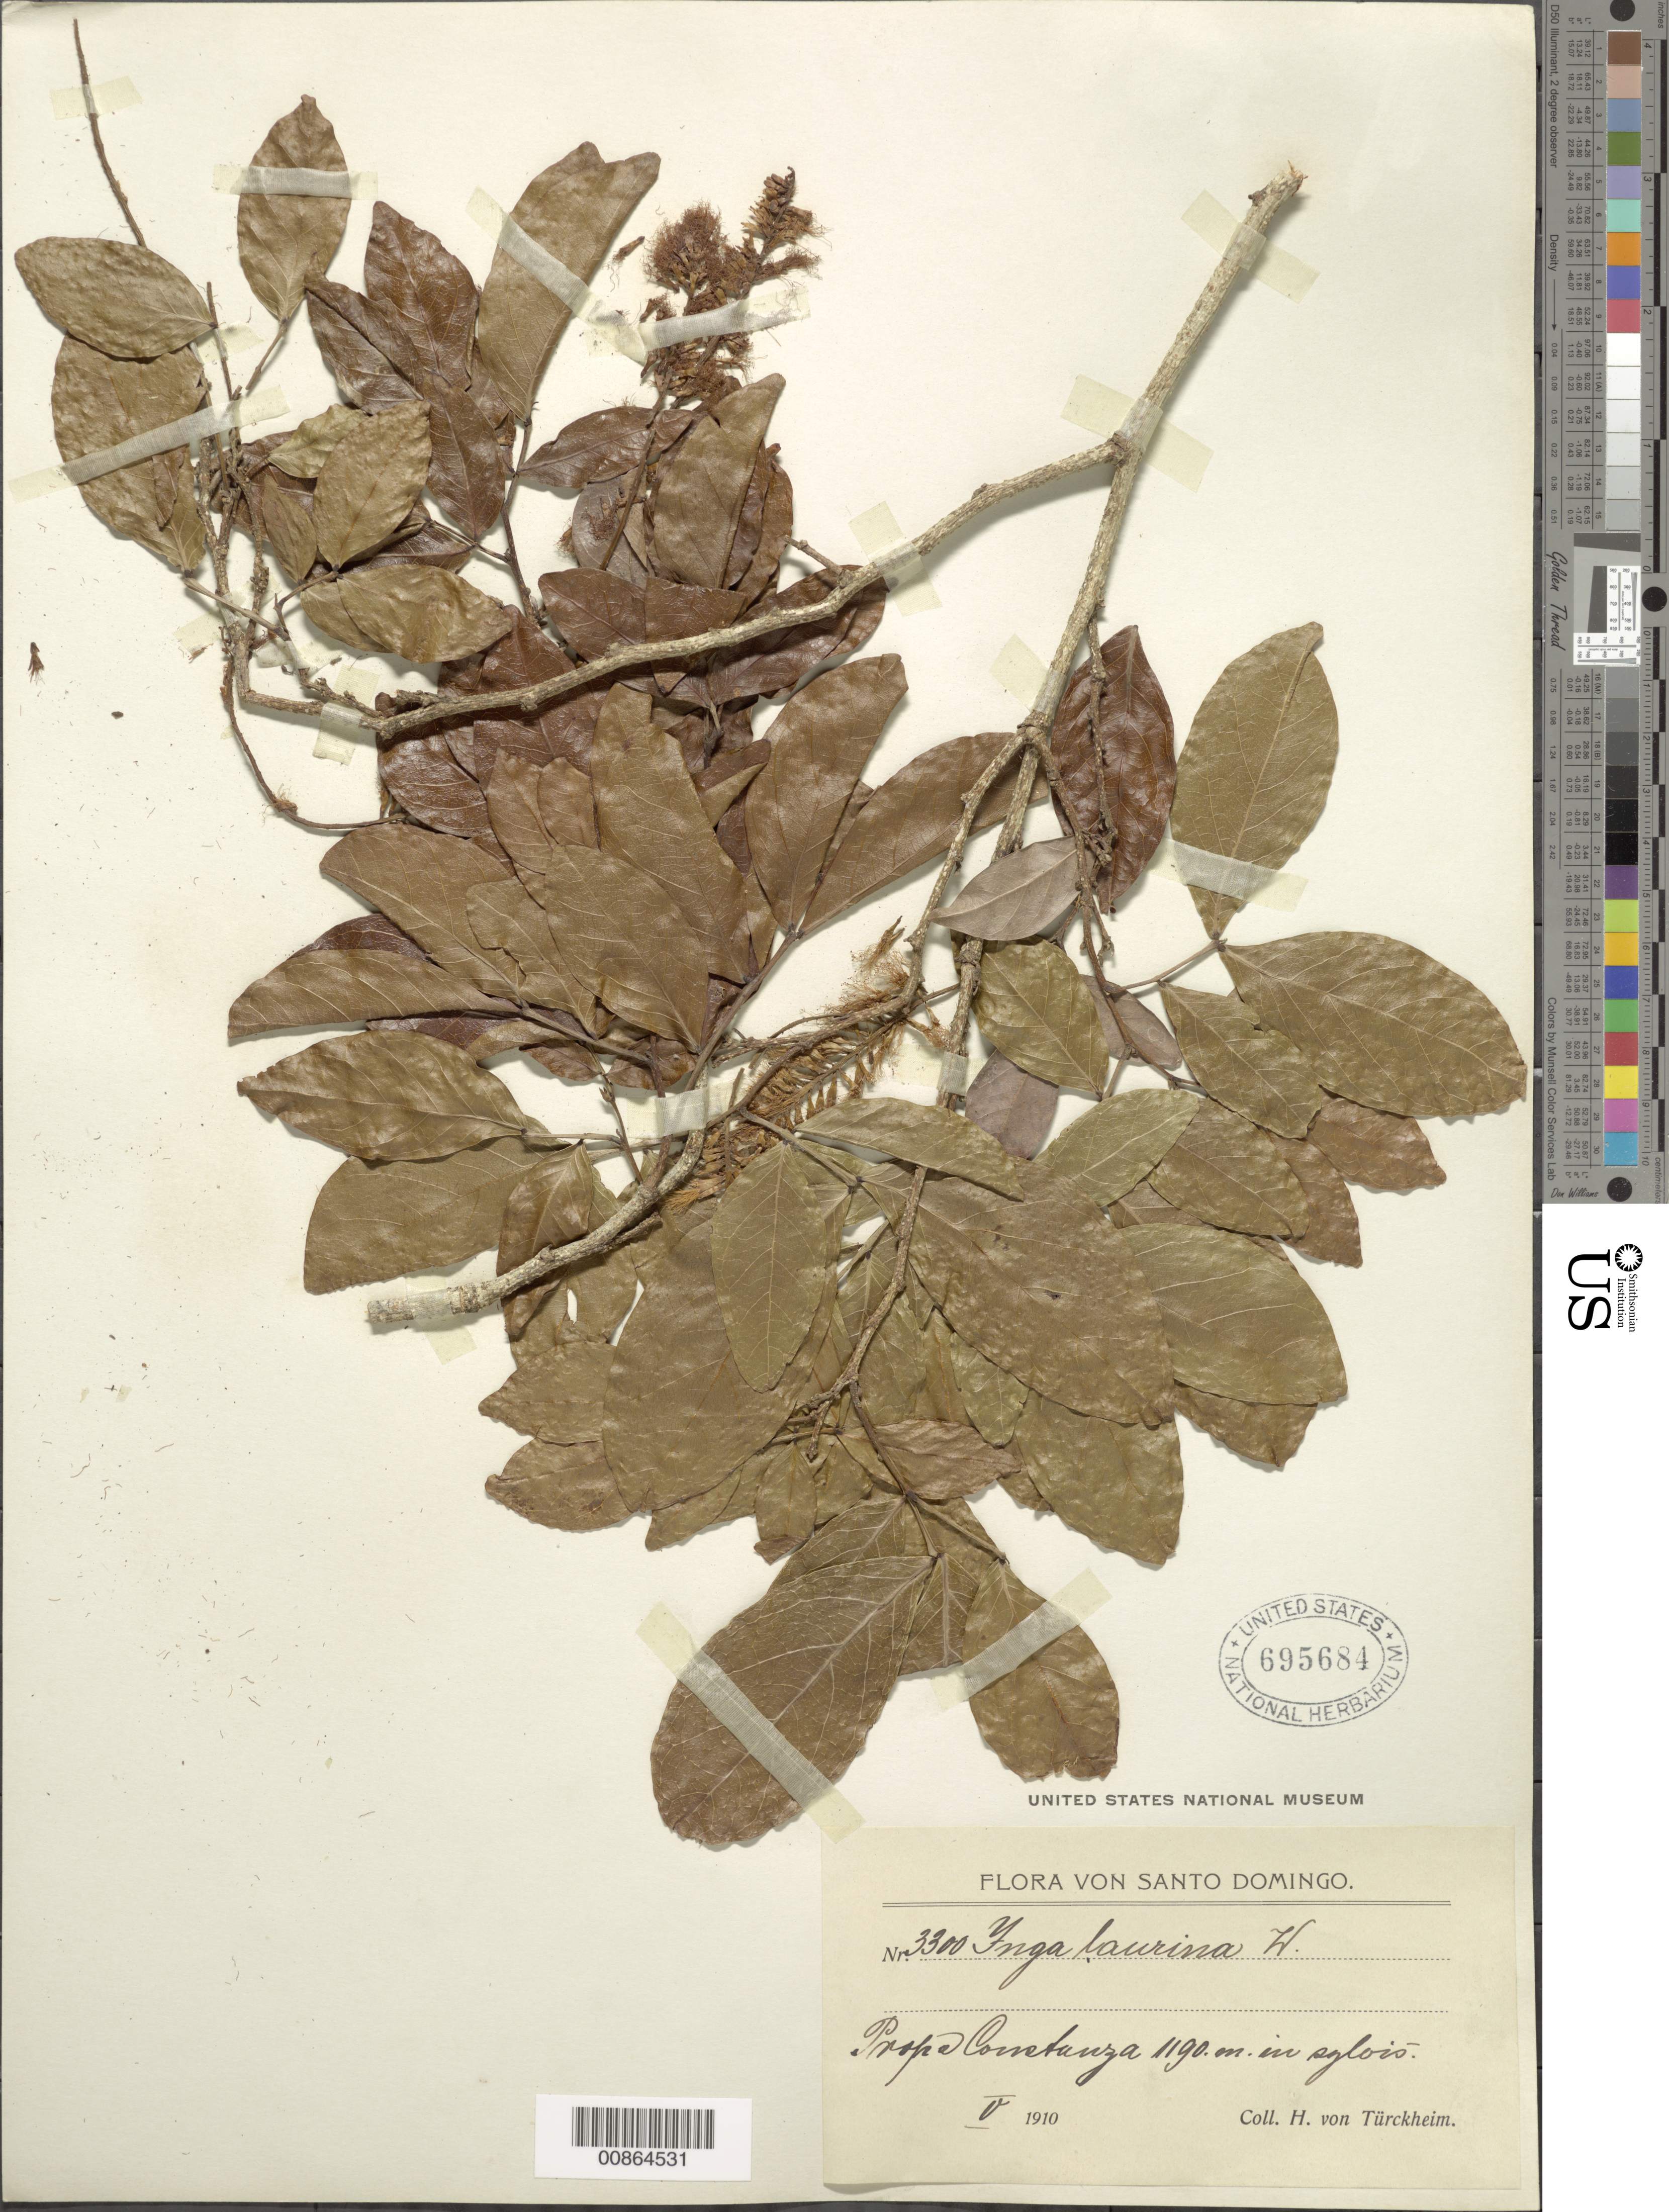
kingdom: Plantae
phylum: Tracheophyta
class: Magnoliopsida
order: Fabales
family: Fabaceae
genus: Inga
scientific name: Inga laurina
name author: (Sw.) Willd.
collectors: H. von Türckheim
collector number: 3300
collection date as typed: May 1910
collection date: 1910-05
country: Dominican Republic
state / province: La Vega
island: Hispaniola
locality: Prope Constanza.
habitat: In sylvis.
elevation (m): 1190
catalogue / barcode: US 695684